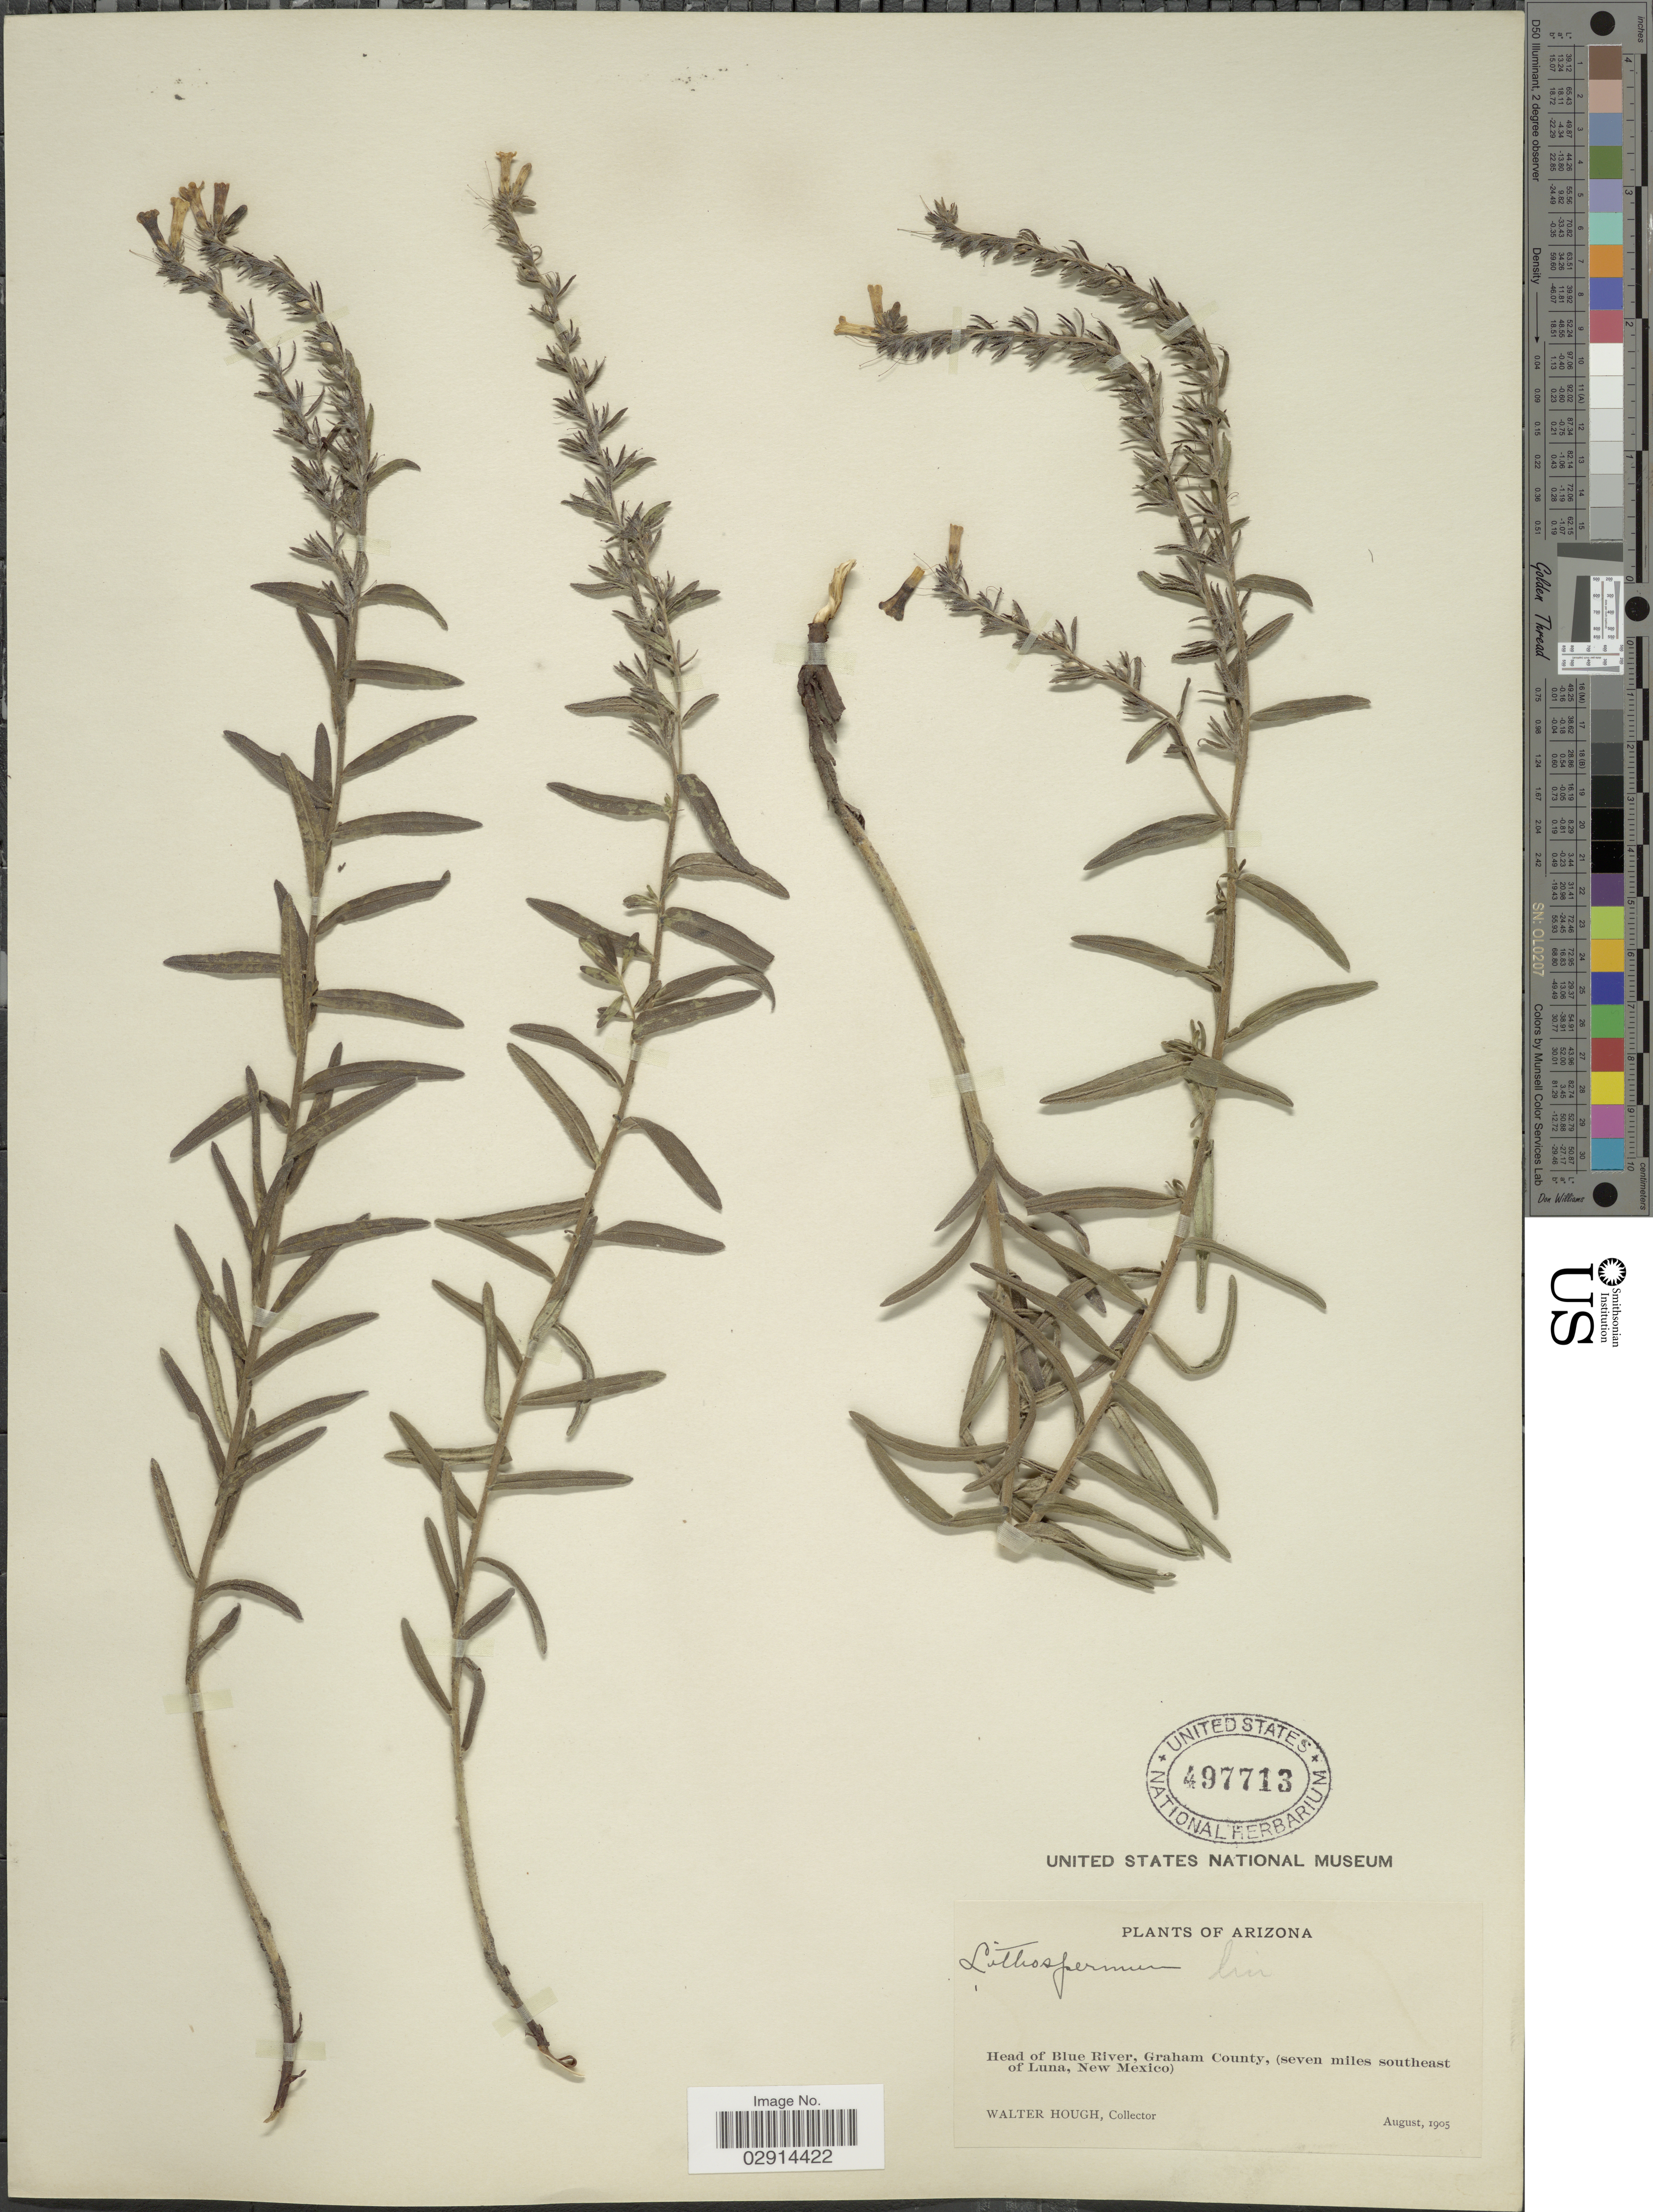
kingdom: Plantae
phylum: Tracheophyta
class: Magnoliopsida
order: Boraginales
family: Boraginaceae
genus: Lithospermum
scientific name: Lithospermum multiflorum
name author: Torr. ex A. Gray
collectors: W. Hough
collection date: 1905-08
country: United States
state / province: Arizona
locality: Head of Blue River, Graham County, (seven miles southeast of Luna, New Mexico).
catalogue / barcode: US 497713